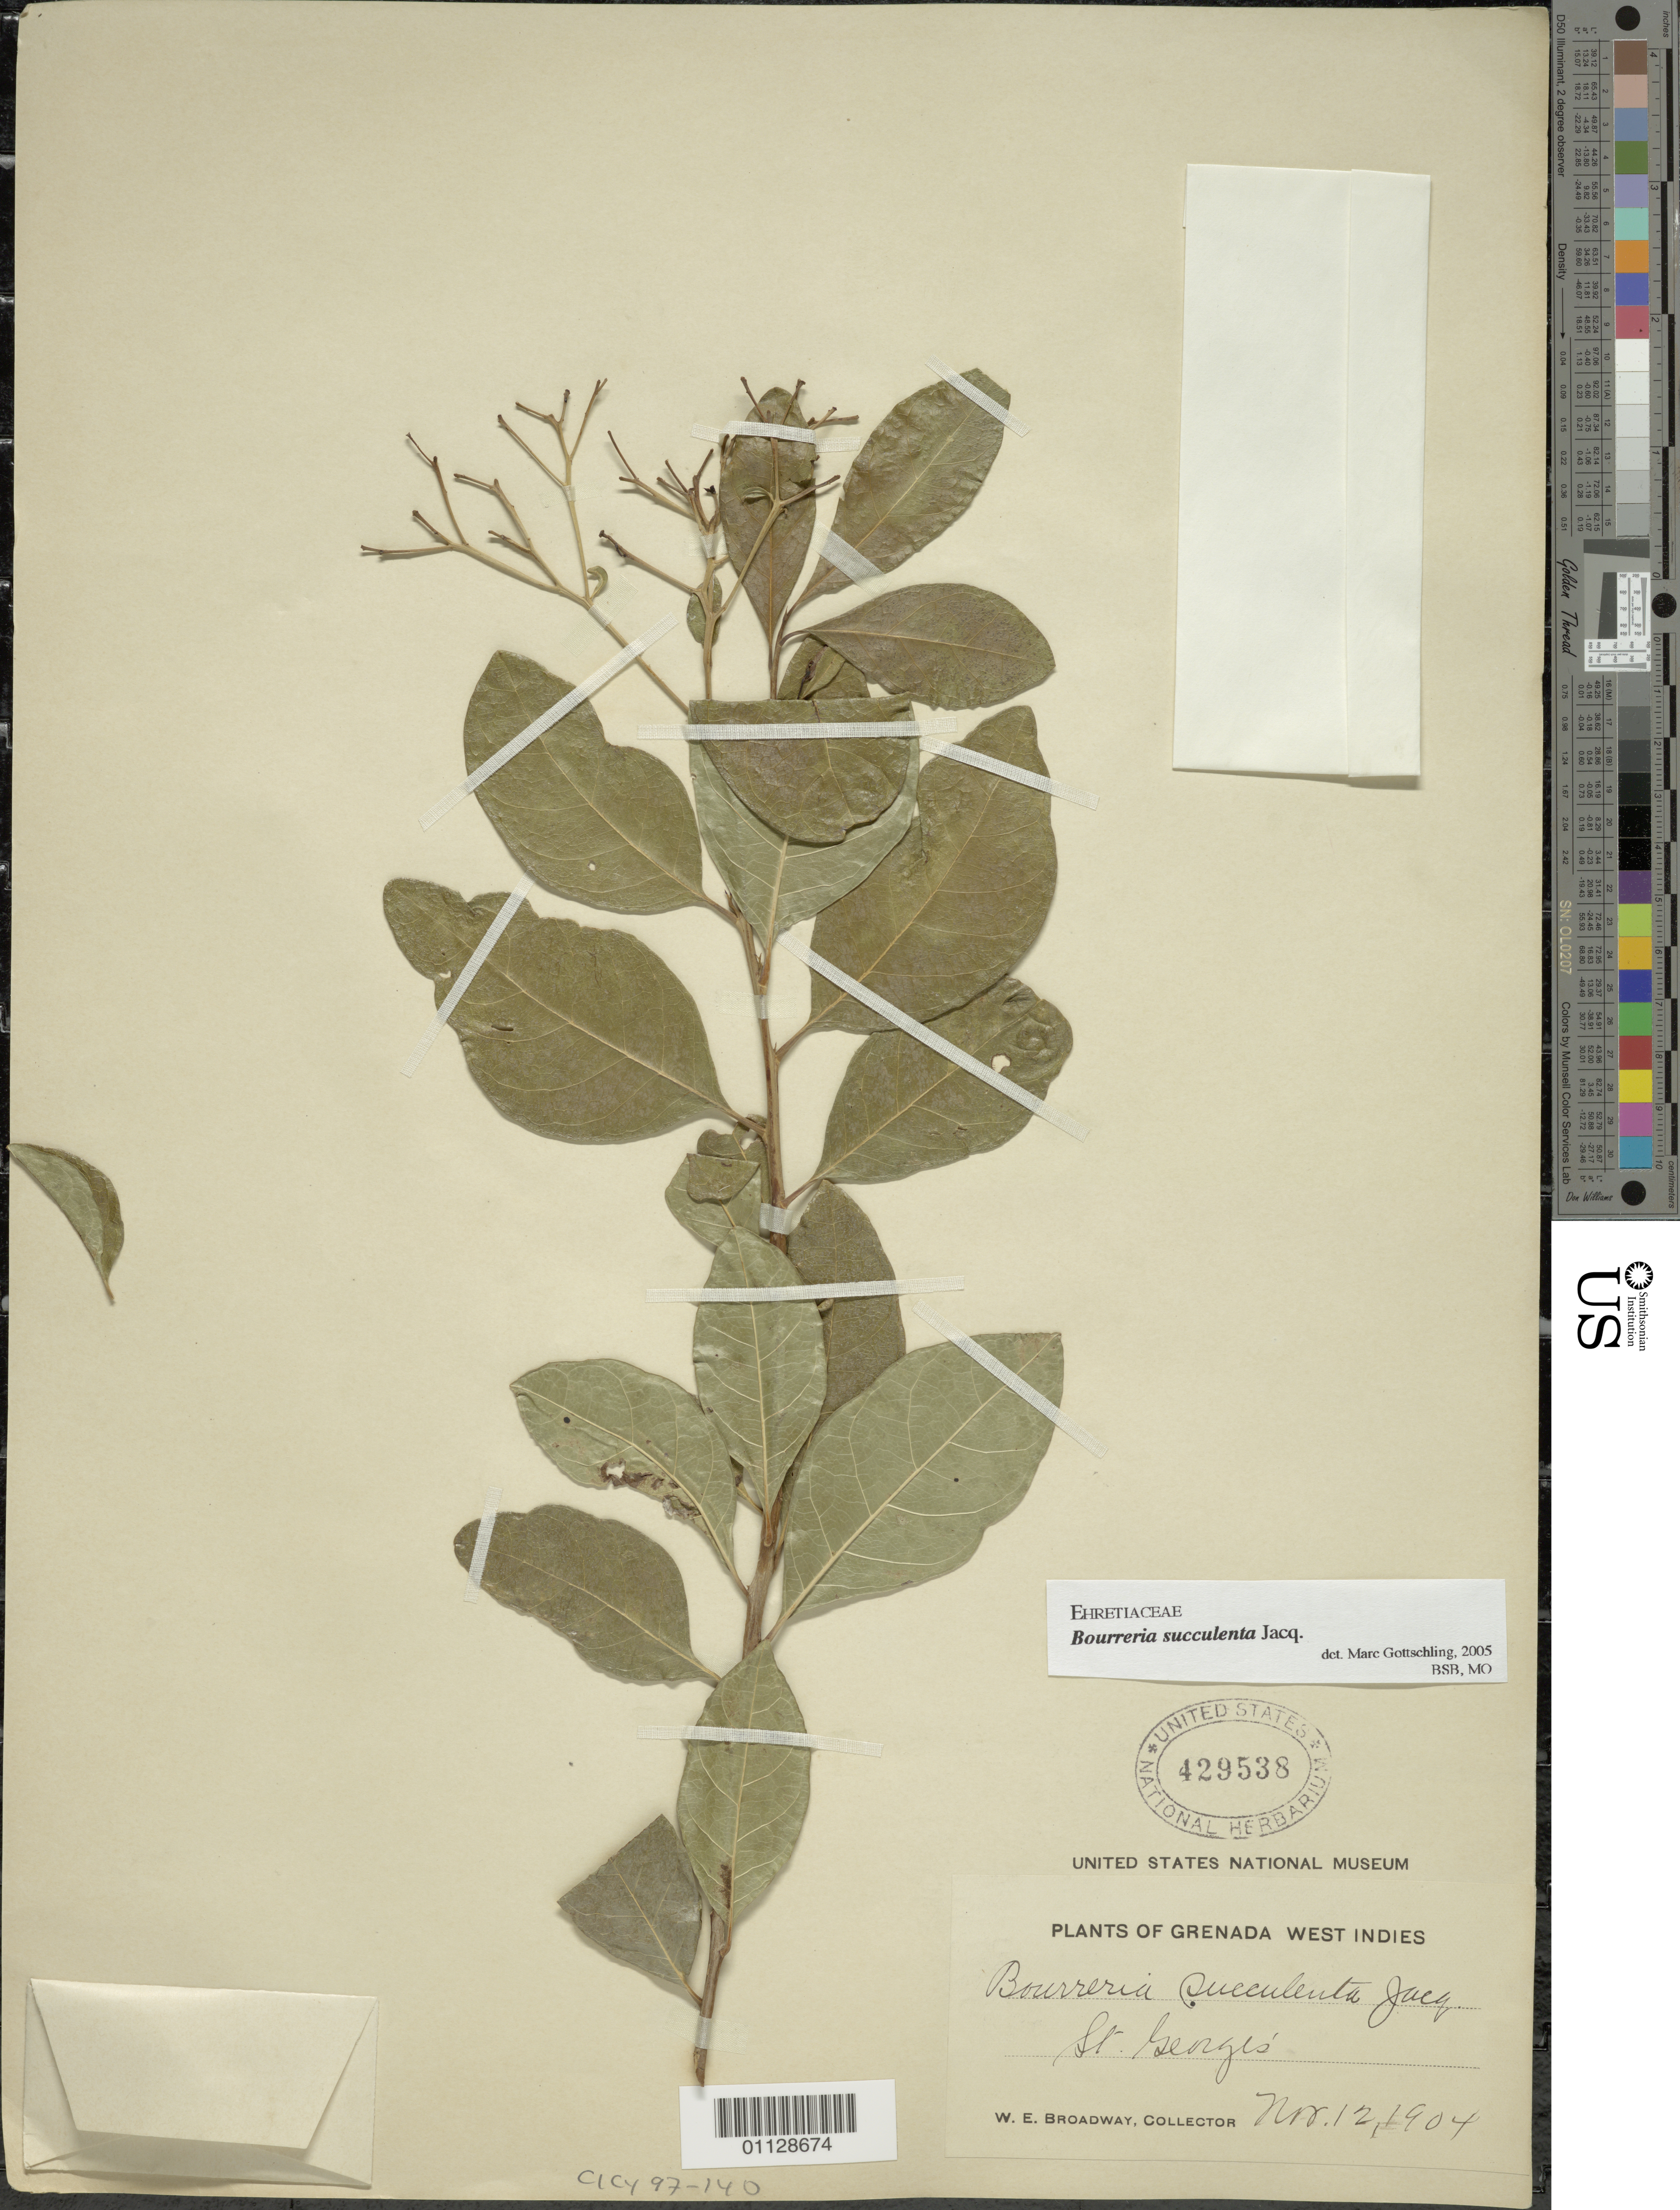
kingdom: Plantae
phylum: Tracheophyta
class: Magnoliopsida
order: Boraginales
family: Ehretiaceae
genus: Bourreria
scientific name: Bourreria succulenta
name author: Jacq.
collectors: W. E. Broadway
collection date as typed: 12 Nov 1904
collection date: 1904-11-12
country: Grenada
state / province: Saint George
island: Grenada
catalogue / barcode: US 429538